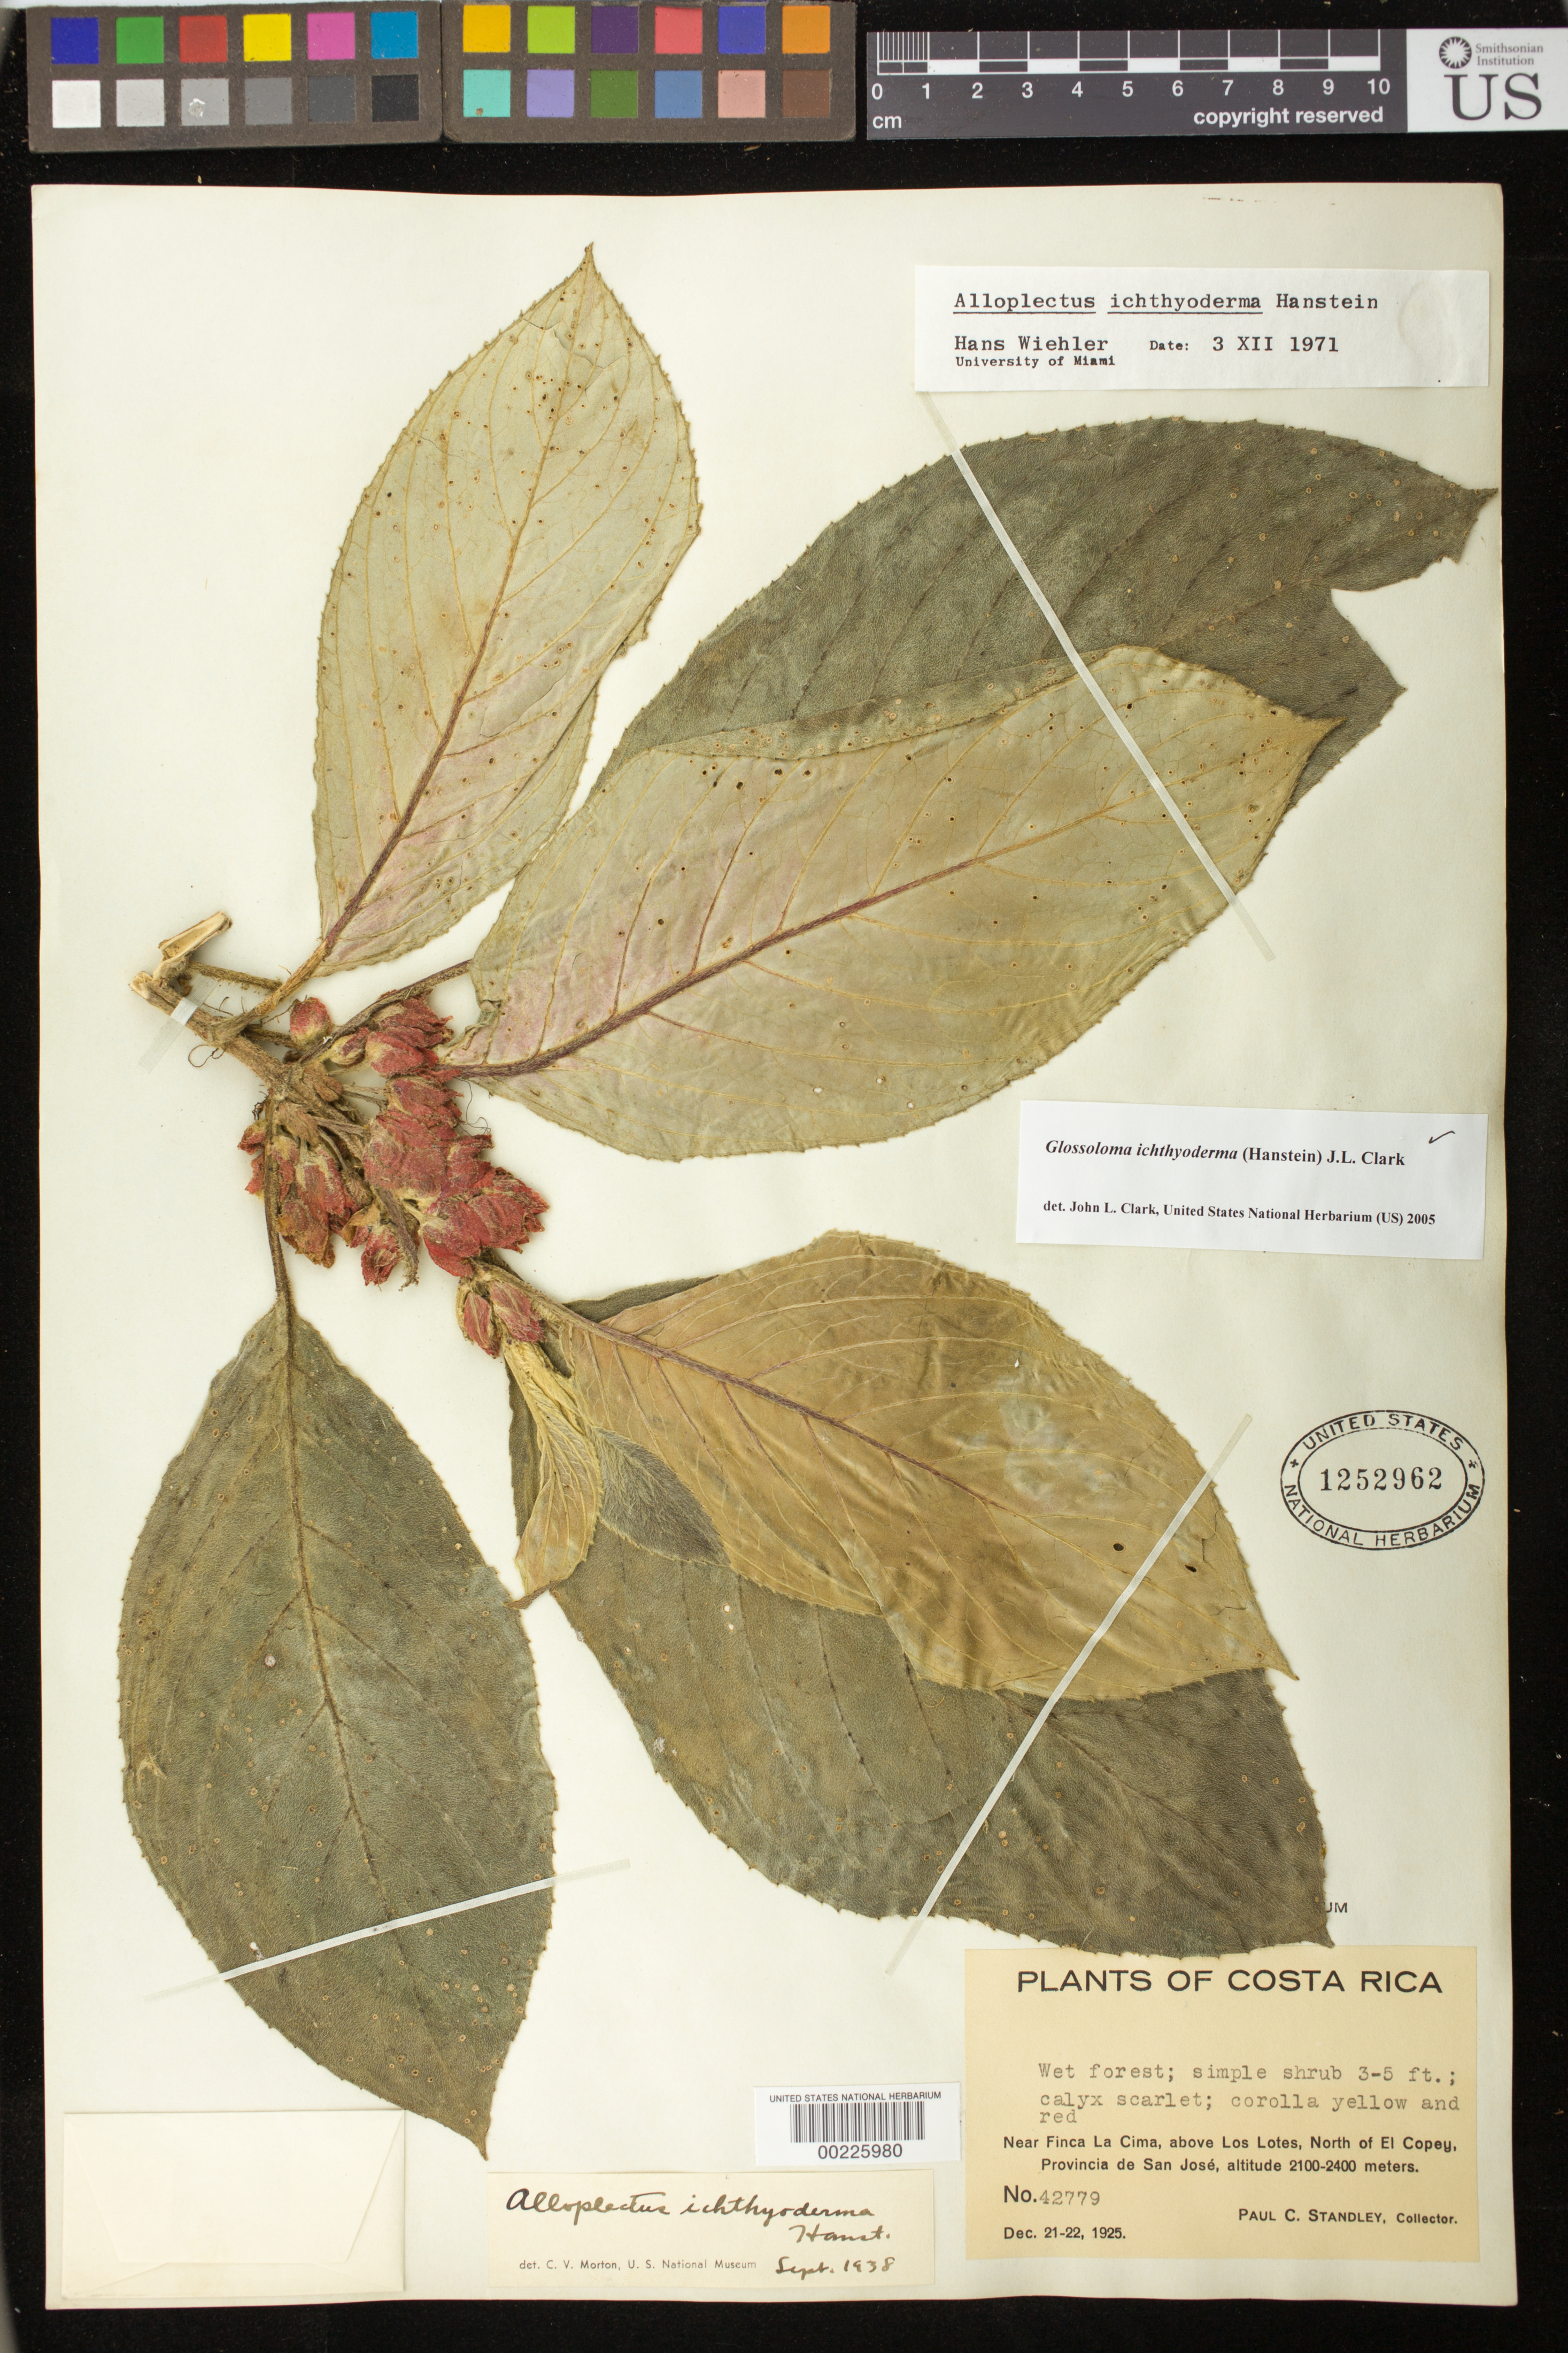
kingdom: Plantae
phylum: Tracheophyta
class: Magnoliopsida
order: Lamiales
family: Gesneriaceae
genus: Glossoloma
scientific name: Glossoloma ichthyoderma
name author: (Hanst.) J.L. Clark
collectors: P. C. Standley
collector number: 42779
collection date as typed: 21-22 Dec 1925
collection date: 1925-12-21/1925-12-22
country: Costa Rica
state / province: San José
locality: Near Finca La Cima, above Los Lotes, N of El Copey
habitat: Wet forest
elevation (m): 2100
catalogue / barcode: US 1252962